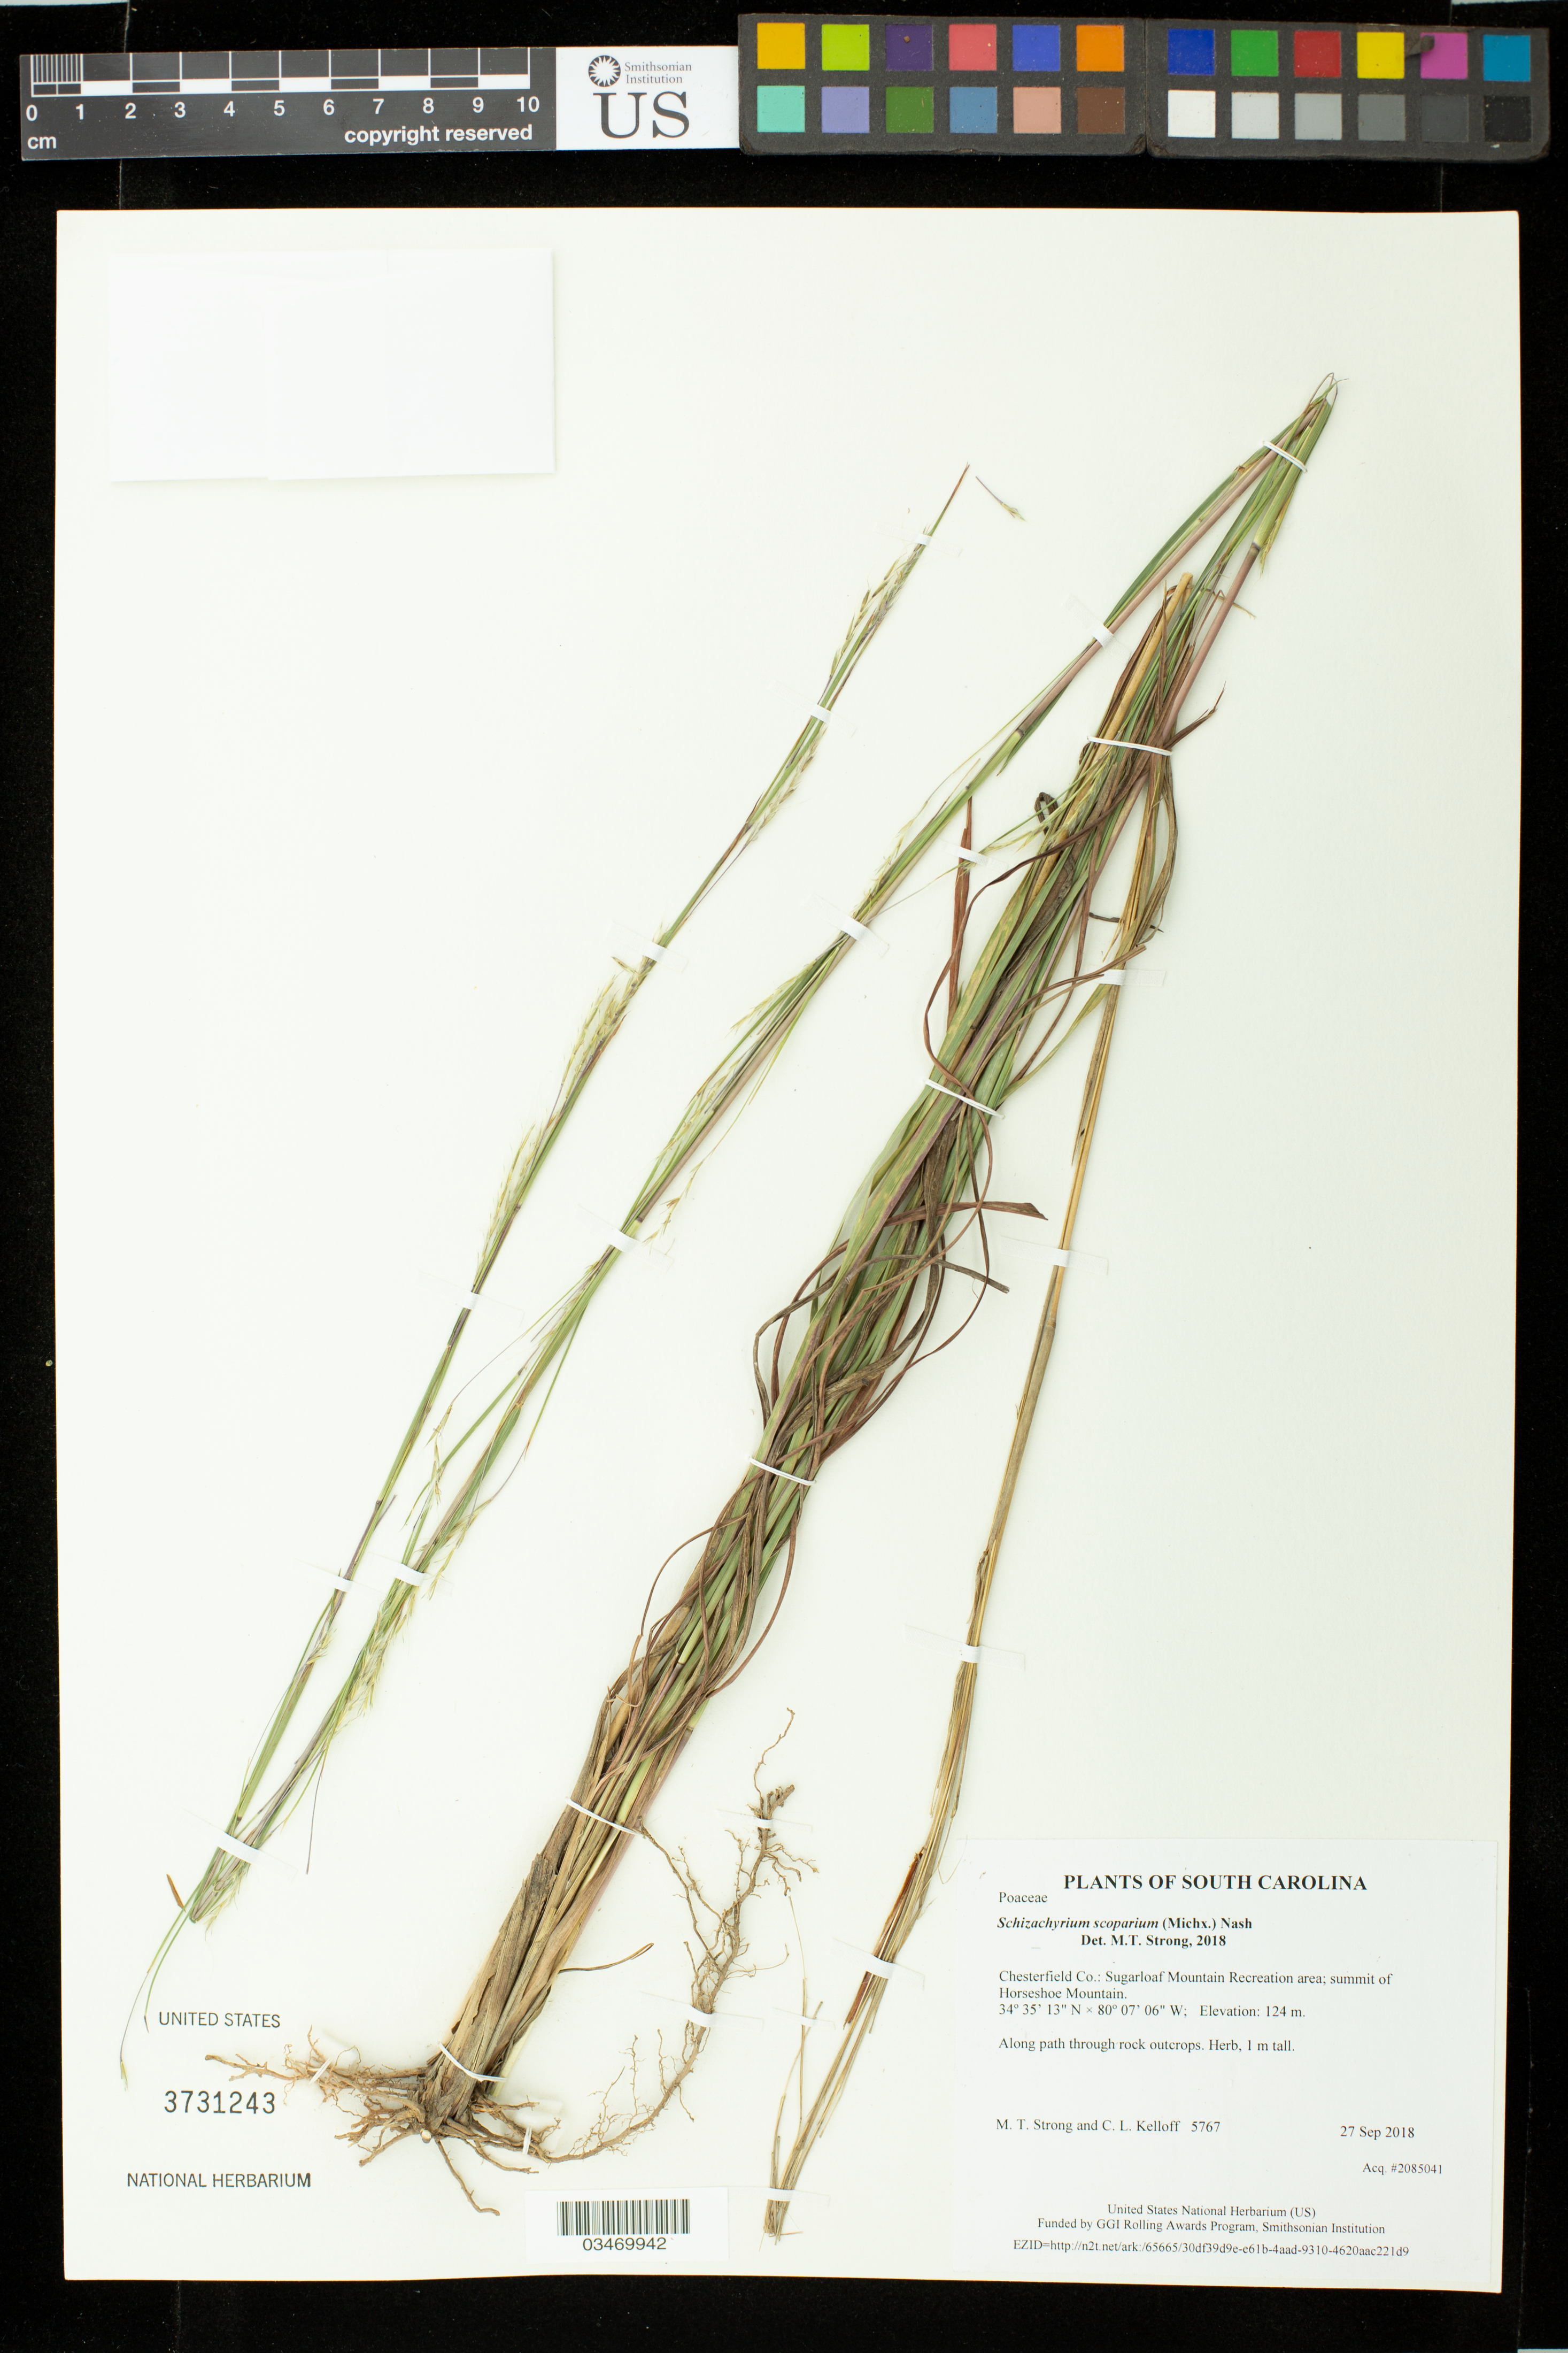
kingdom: Plantae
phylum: Tracheophyta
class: Liliopsida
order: Poales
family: Poaceae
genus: Schizachyrium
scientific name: Schizachyrium scoparium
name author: (Michx.) Nash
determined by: Strong, M. T., (US), Smithsonian Institution - National Museum of Natural History (UNITED STATES)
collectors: M. T. Strong & C. L. Kelloff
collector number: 5767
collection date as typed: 27 Sep 2018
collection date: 2018-09-27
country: United States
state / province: South Carolina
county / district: Chesterfield Co.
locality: Sugarloaf Mountain Recreation area; summit of Horseshoe Mountain.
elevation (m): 124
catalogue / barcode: US 3731243